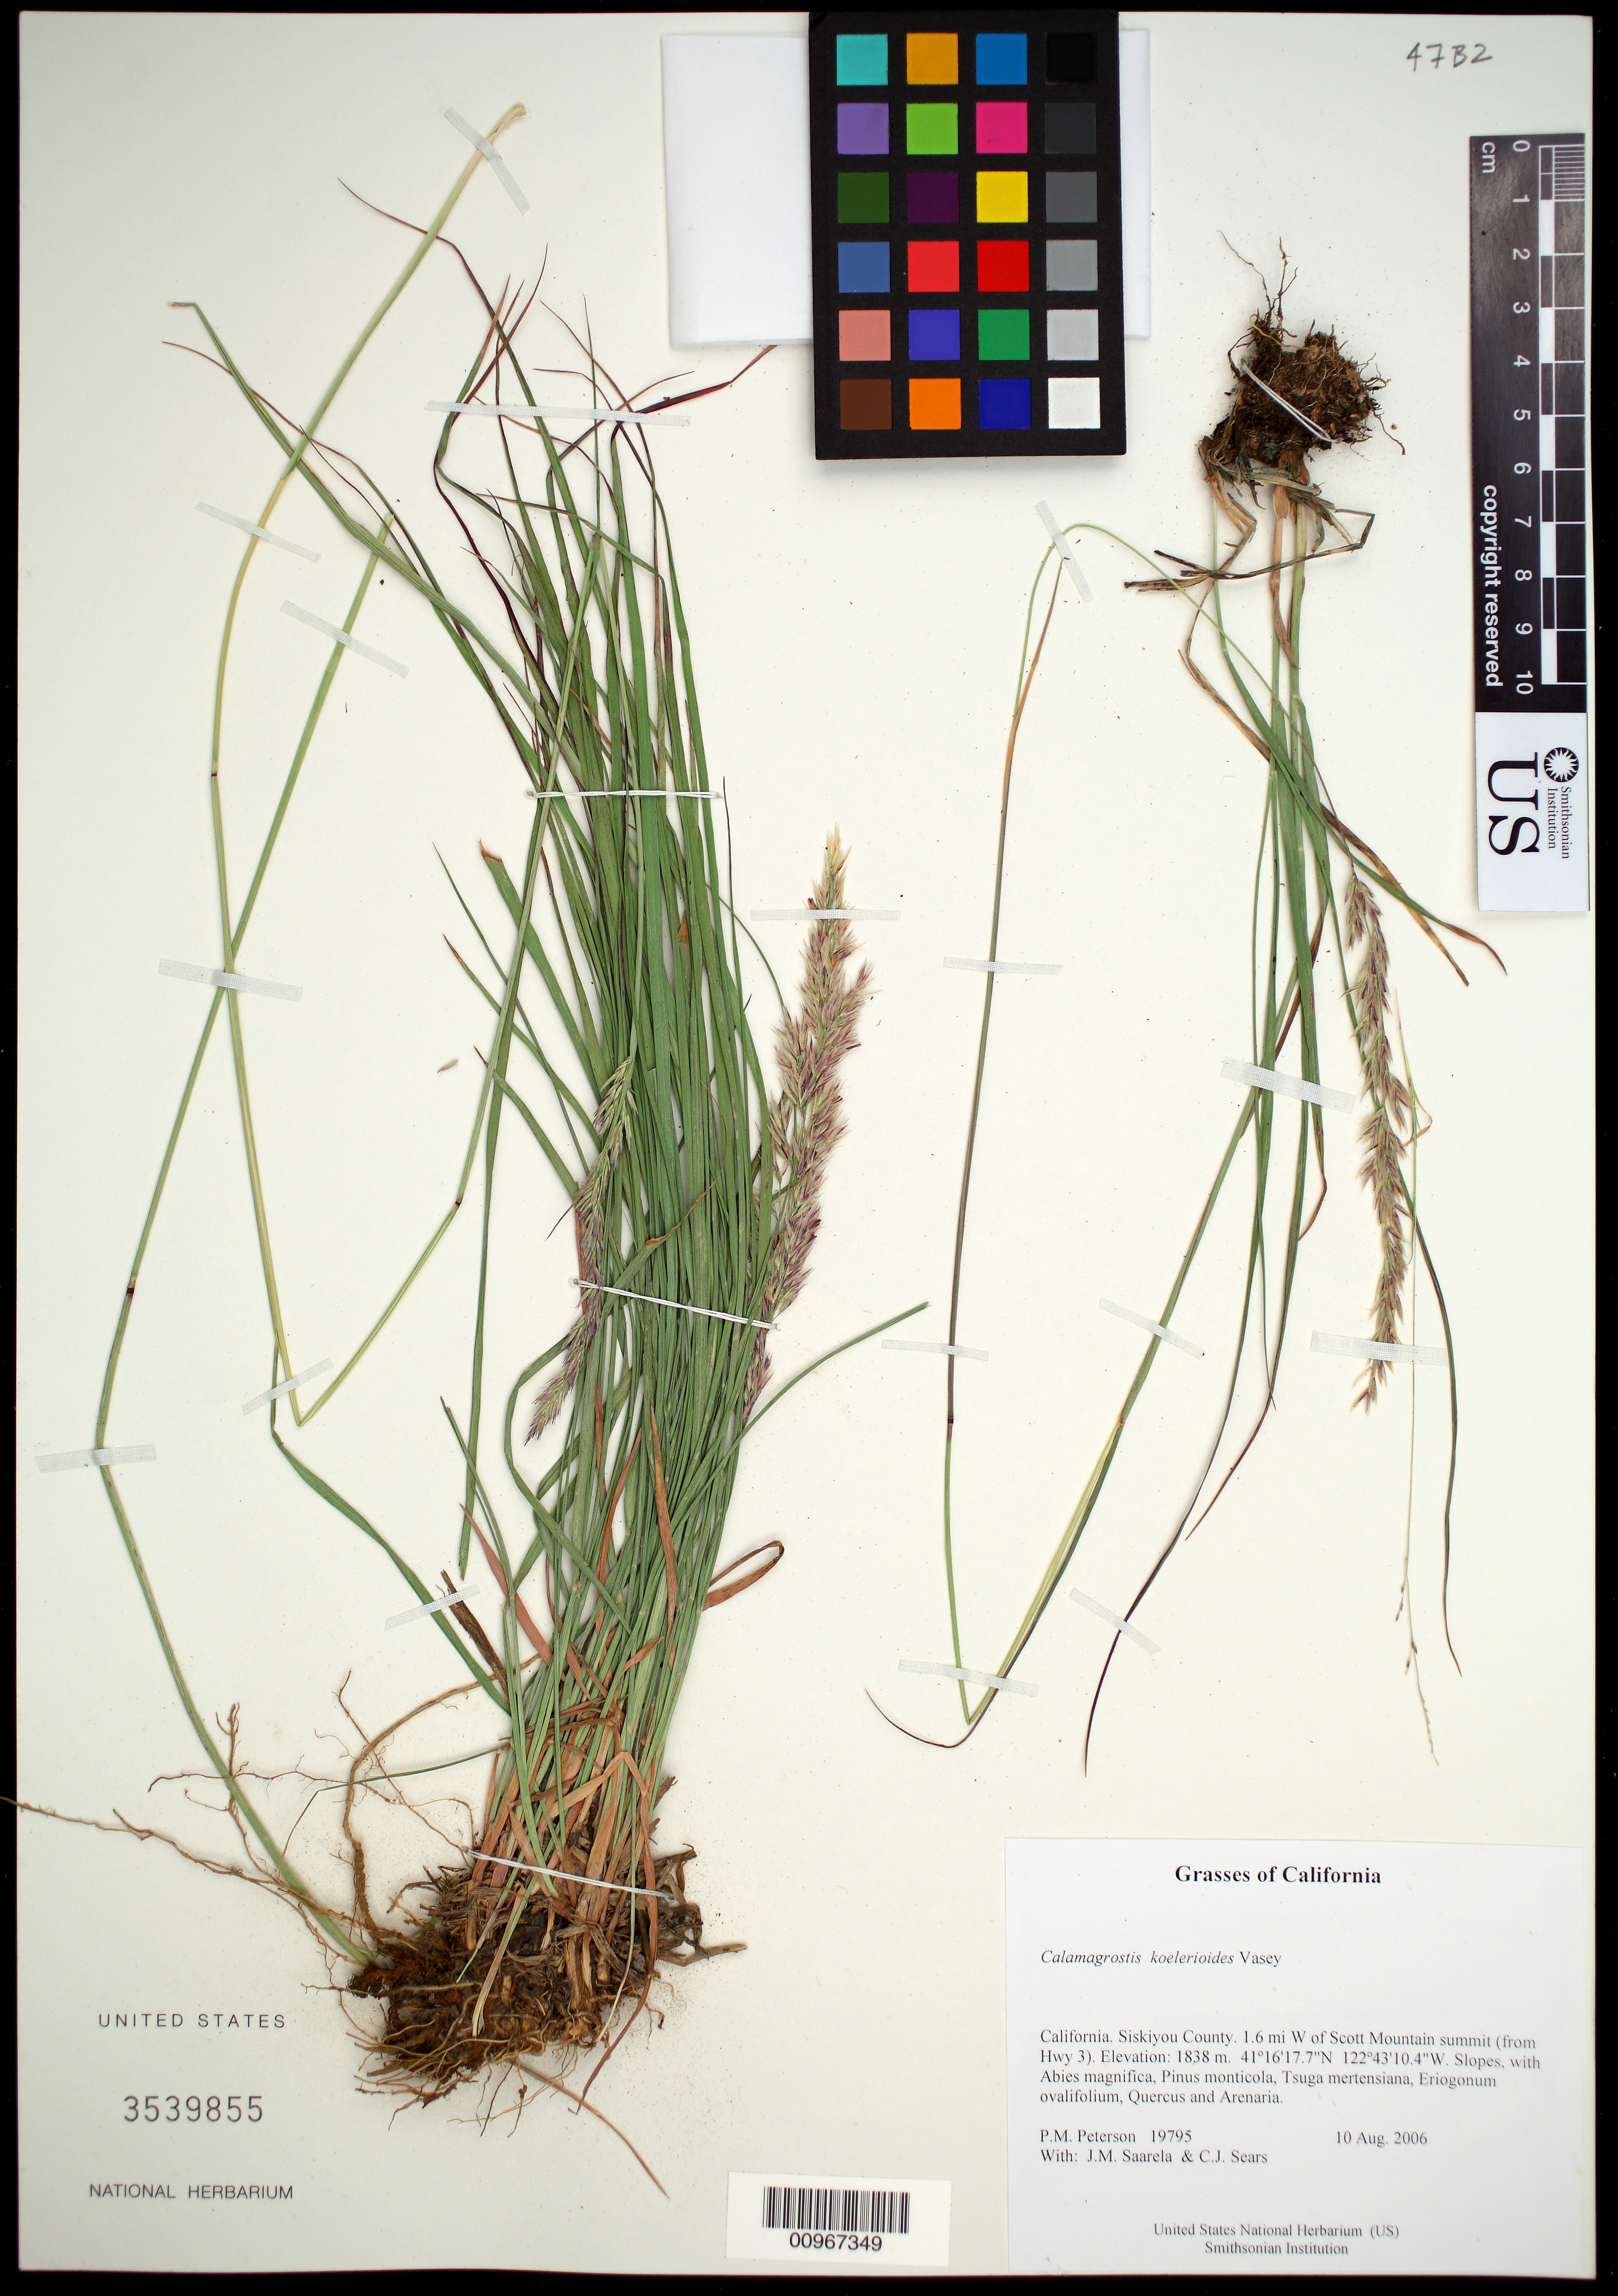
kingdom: Plantae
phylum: Tracheophyta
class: Liliopsida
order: Poales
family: Poaceae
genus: Calamagrostis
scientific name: Calamagrostis koelerioides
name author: Vasey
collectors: P. M. Peterson, J. Saarela & C. Sears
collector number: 19795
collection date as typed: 10 Aug 2006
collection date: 2006-08-10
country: United States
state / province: California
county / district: Siskiyou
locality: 1.6 mi W of Scott Mountain summit (from Hwy 3).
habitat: Slopes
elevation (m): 1838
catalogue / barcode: US 3539855